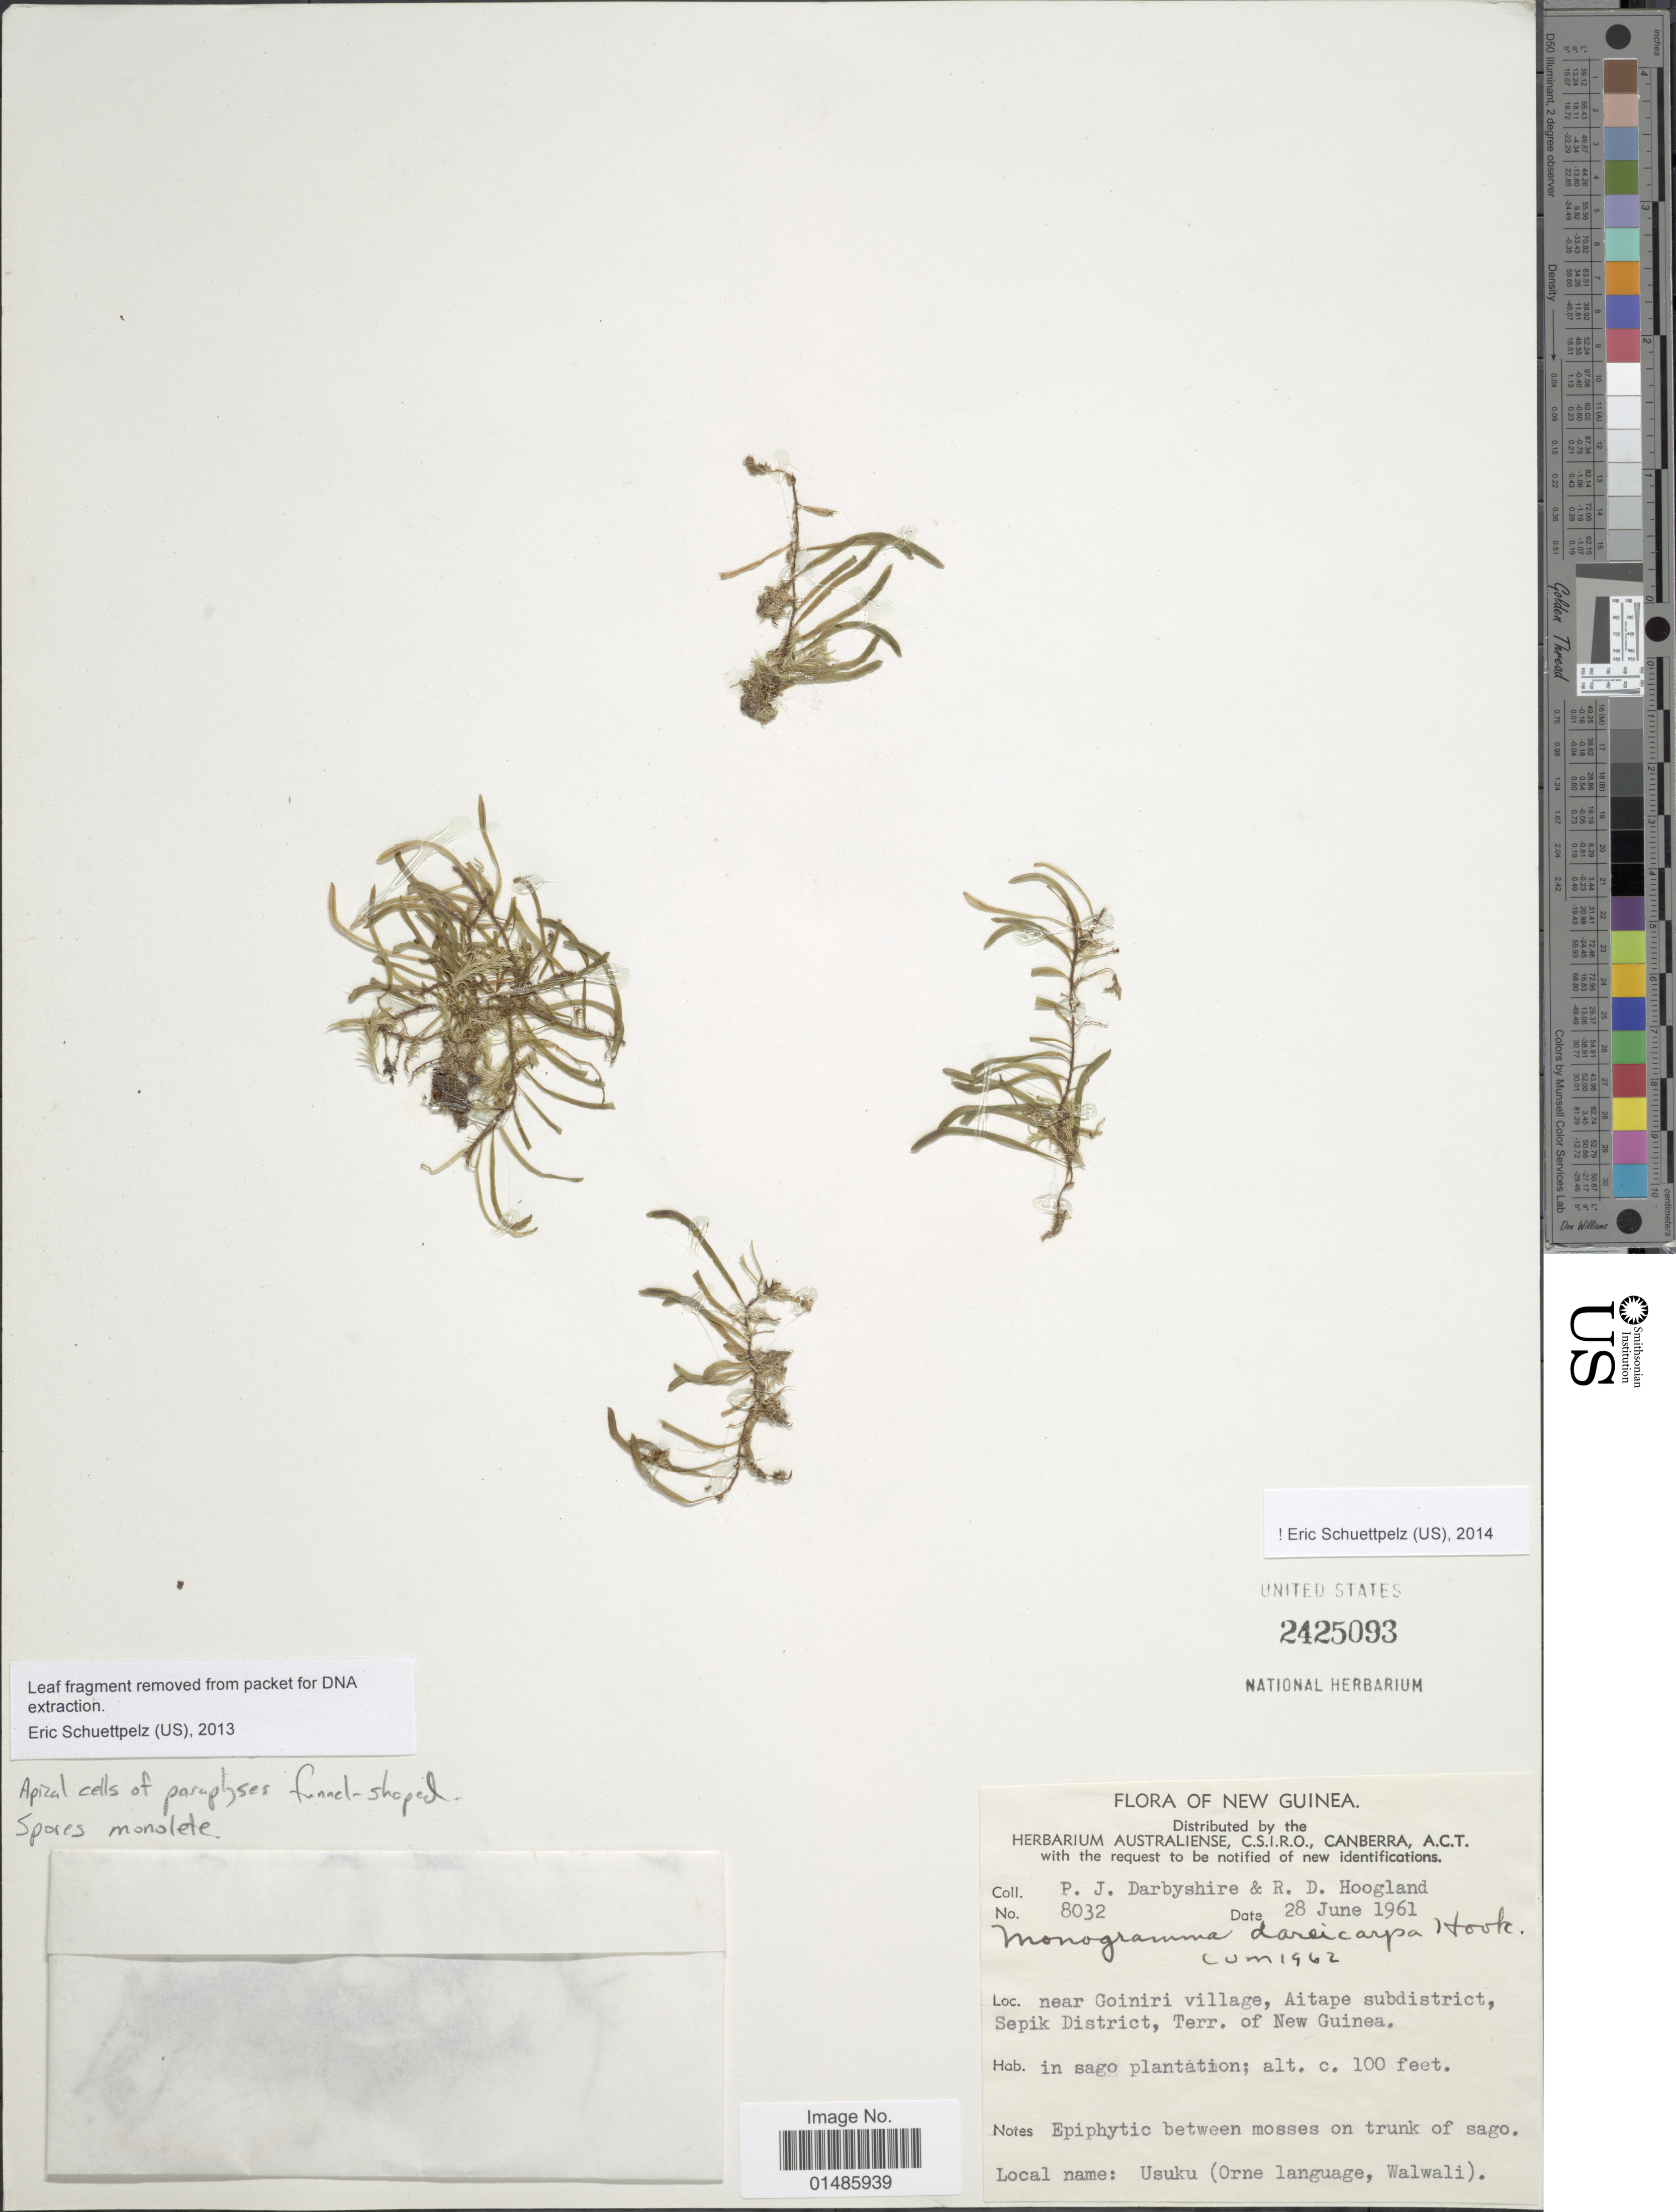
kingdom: Plantae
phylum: Tracheophyta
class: Polypodiopsida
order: Polypodiales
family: Pteridaceae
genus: Haplopteris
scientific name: Haplopteris dareicarpa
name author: (Hook.) S. Linds. & W.C. Chen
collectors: P. Darbyshire & R. D. Hoogland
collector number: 8032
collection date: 1961-06-28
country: Papua New Guinea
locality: New Guinea. Near Goiniri village, Aitape subdistrict, Sepik District, Terr. of New Guinea.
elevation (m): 30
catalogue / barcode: US 2425093